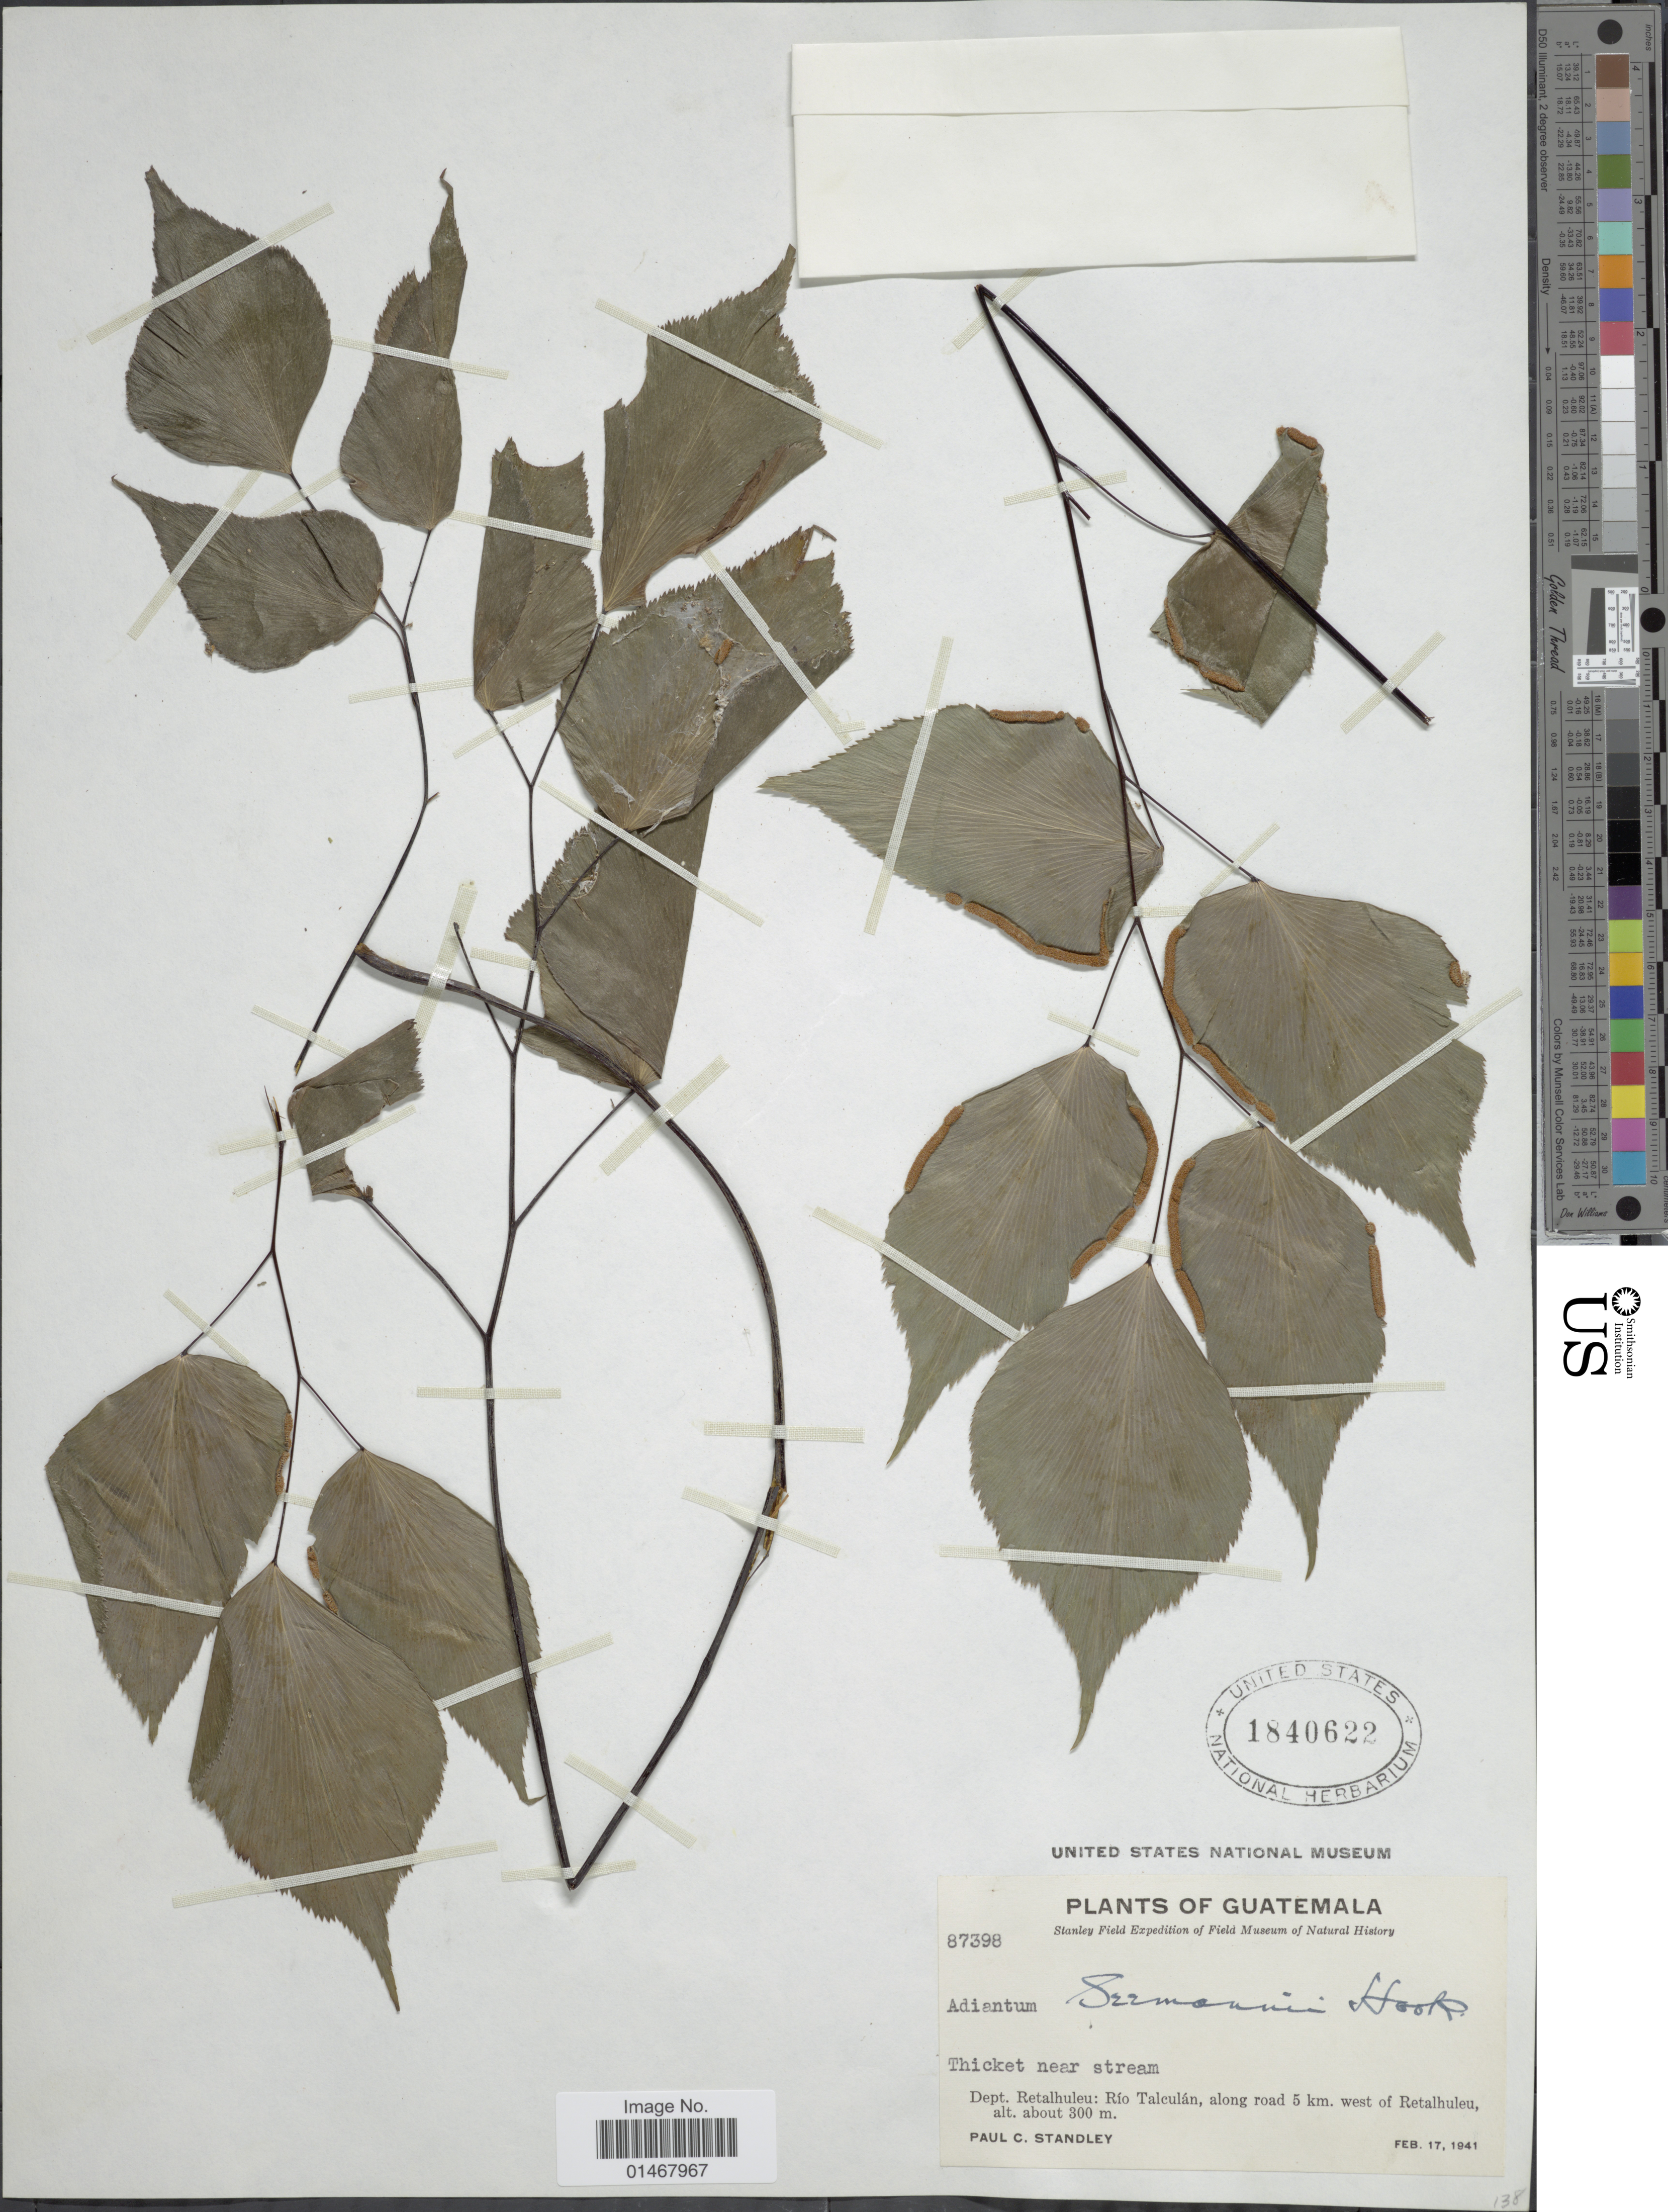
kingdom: Plantae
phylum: Tracheophyta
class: Polypodiopsida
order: Polypodiales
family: Pteridaceae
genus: Adiantum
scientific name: Adiantum seemannii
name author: Hook.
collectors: P. C. Standley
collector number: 87398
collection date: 1941-02-17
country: Guatemala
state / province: Retalhuleu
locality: Río Talculán, along road 5 km. west of Retalhue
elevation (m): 300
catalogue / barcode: US 1840622